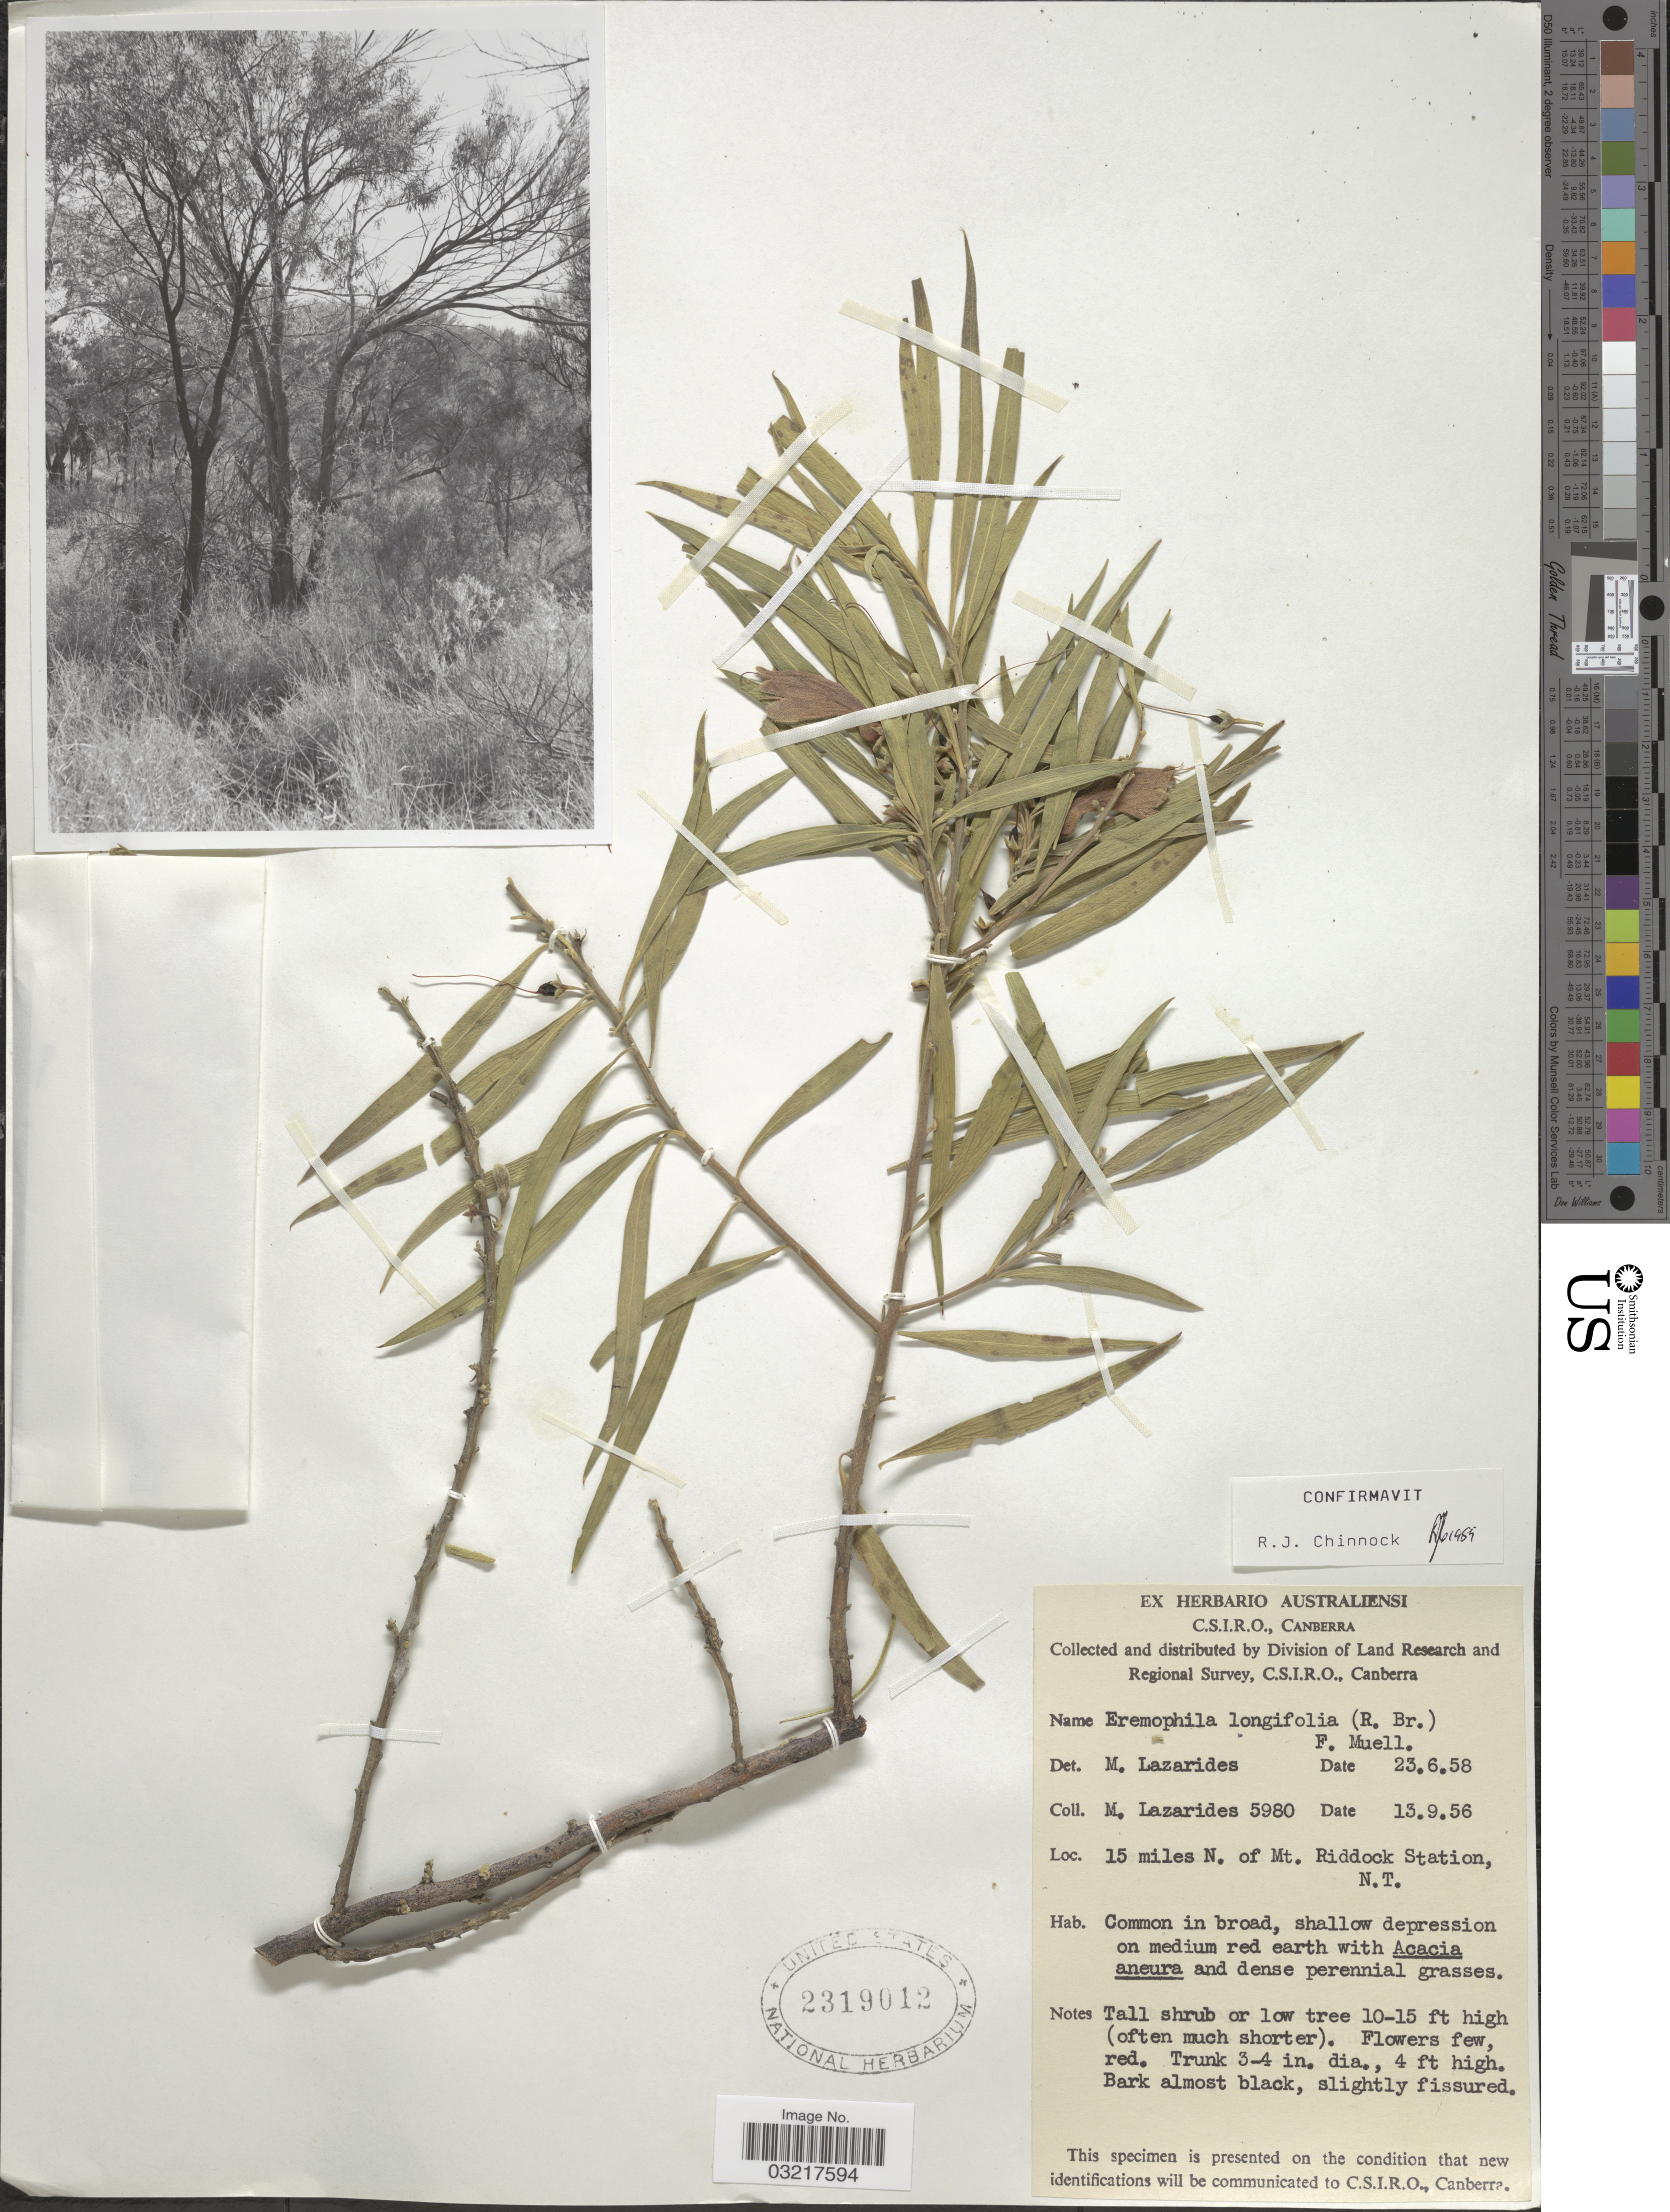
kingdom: Plantae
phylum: Tracheophyta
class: Magnoliopsida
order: Lamiales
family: Scrophulariaceae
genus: Eremophila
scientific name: Eremophila longifolia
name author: (R. Br.) F. Muell.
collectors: M. Lazarides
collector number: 5980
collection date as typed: Transcribed d/m/y: 13/9/56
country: Australia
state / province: Northern Territory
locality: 15 miles N. of Mt. Riddock Station, N.T.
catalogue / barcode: US 2319012